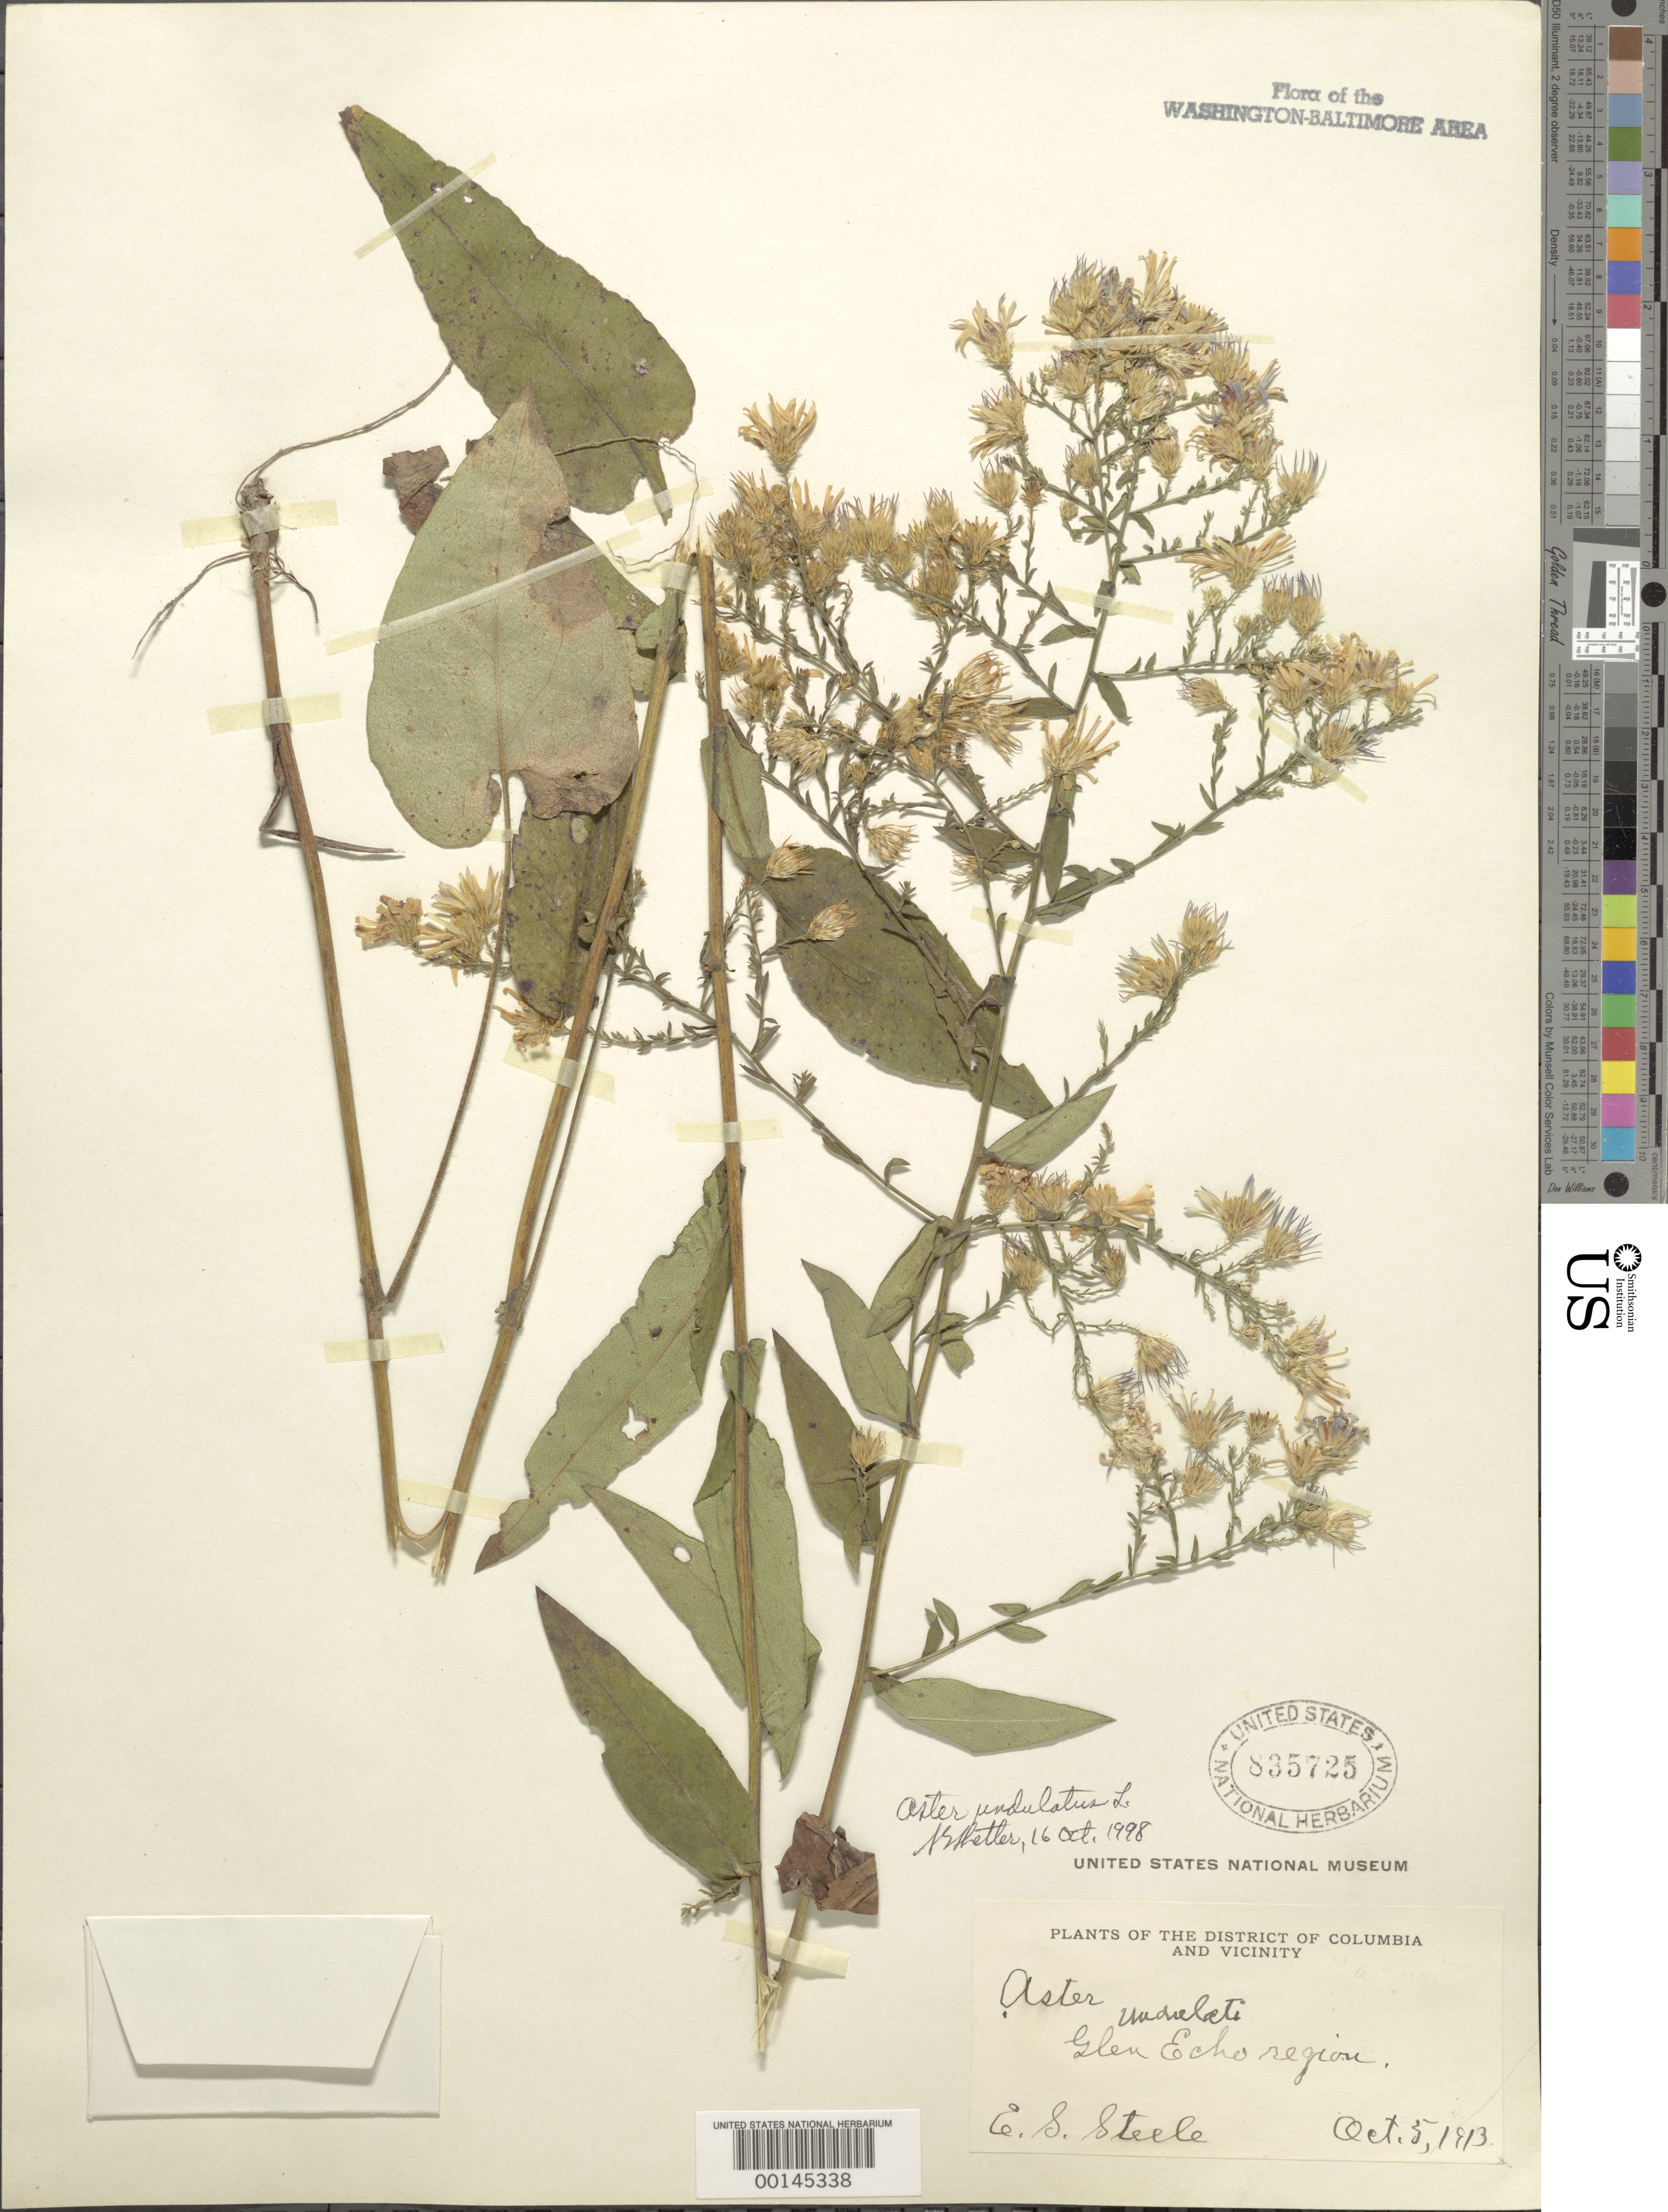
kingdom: Plantae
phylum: Tracheophyta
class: Magnoliopsida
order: Asterales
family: Asteraceae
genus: Symphyotrichum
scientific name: Symphyotrichum undulatum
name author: (L.) G.L. Nesom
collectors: E. Steele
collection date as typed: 05 Oct 1913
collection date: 1913-10-05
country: United States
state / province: Maryland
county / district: Montgomery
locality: Glen Echo Region C. & O. Canal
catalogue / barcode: US 835725